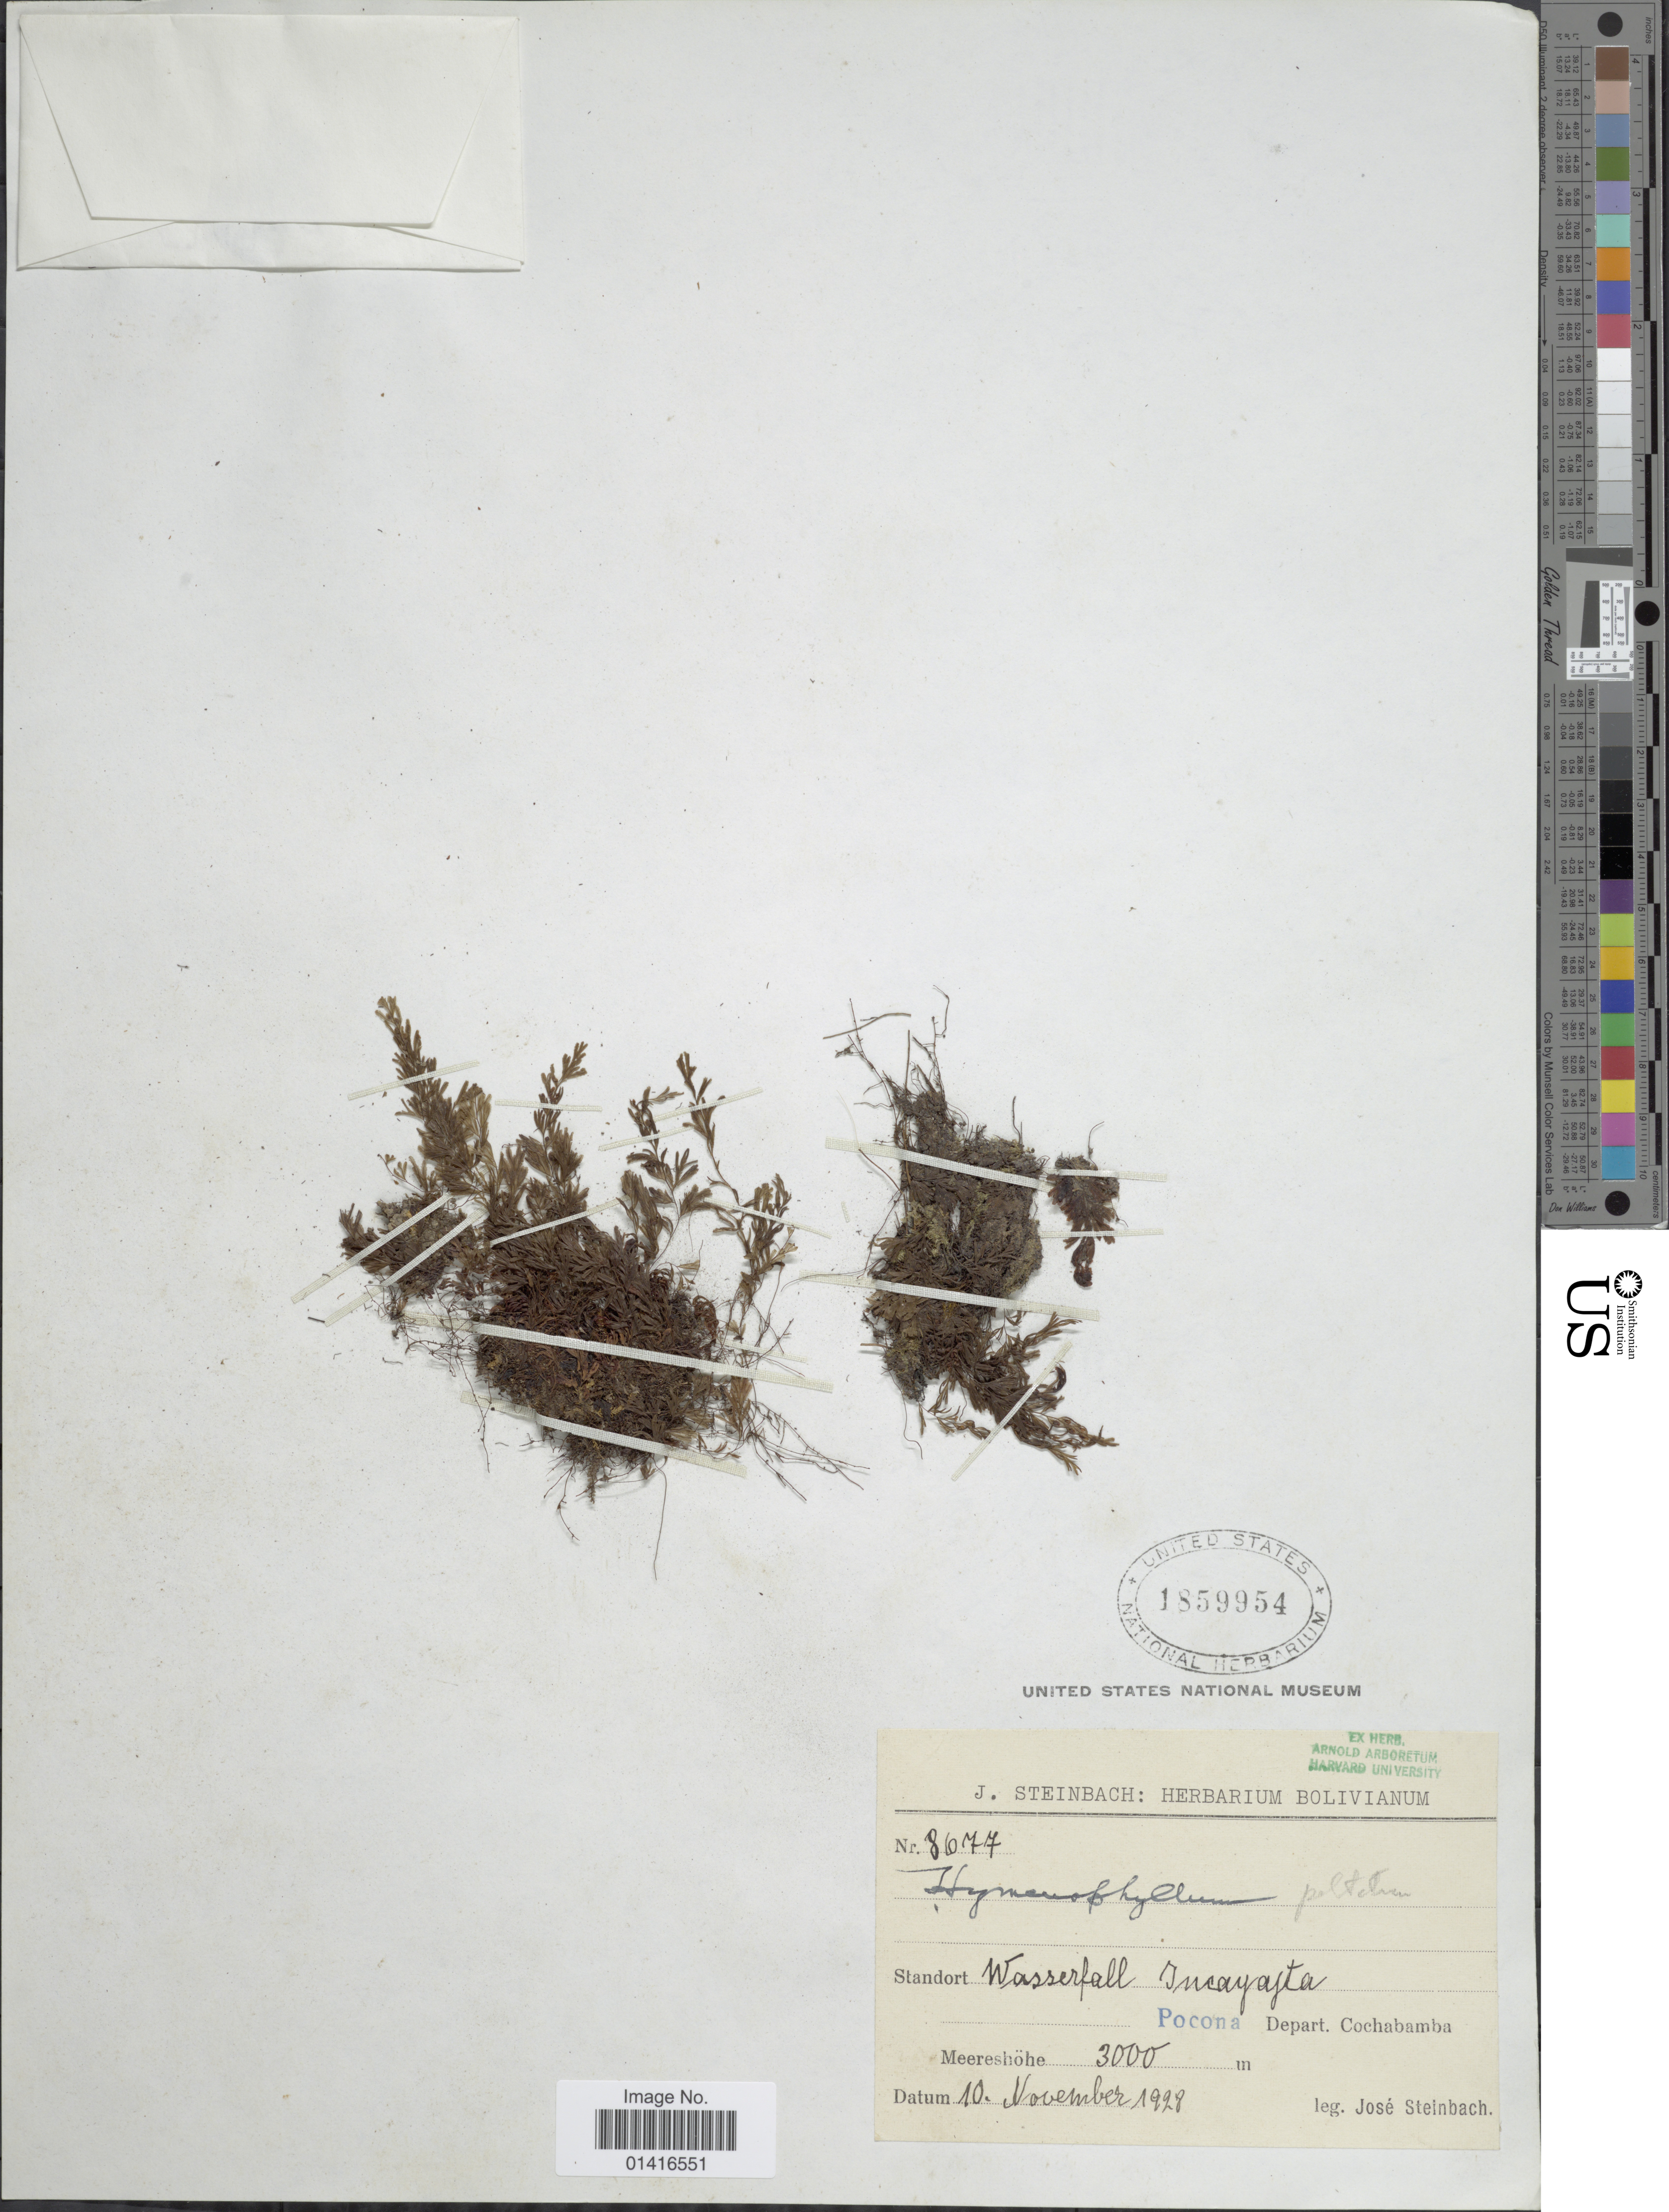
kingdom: Plantae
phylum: Tracheophyta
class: Polypodiopsida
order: Hymenophyllales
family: Hymenophyllaceae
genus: Hymenophyllum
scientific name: Hymenophyllum peltatum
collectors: J. Steinbach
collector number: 8677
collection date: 1928-11-10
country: Bolivia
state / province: Cochabamba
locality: Standort Wasserfall Iucayagta. Pocona Deprt. Cochabamba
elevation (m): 3000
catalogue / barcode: US 1859954